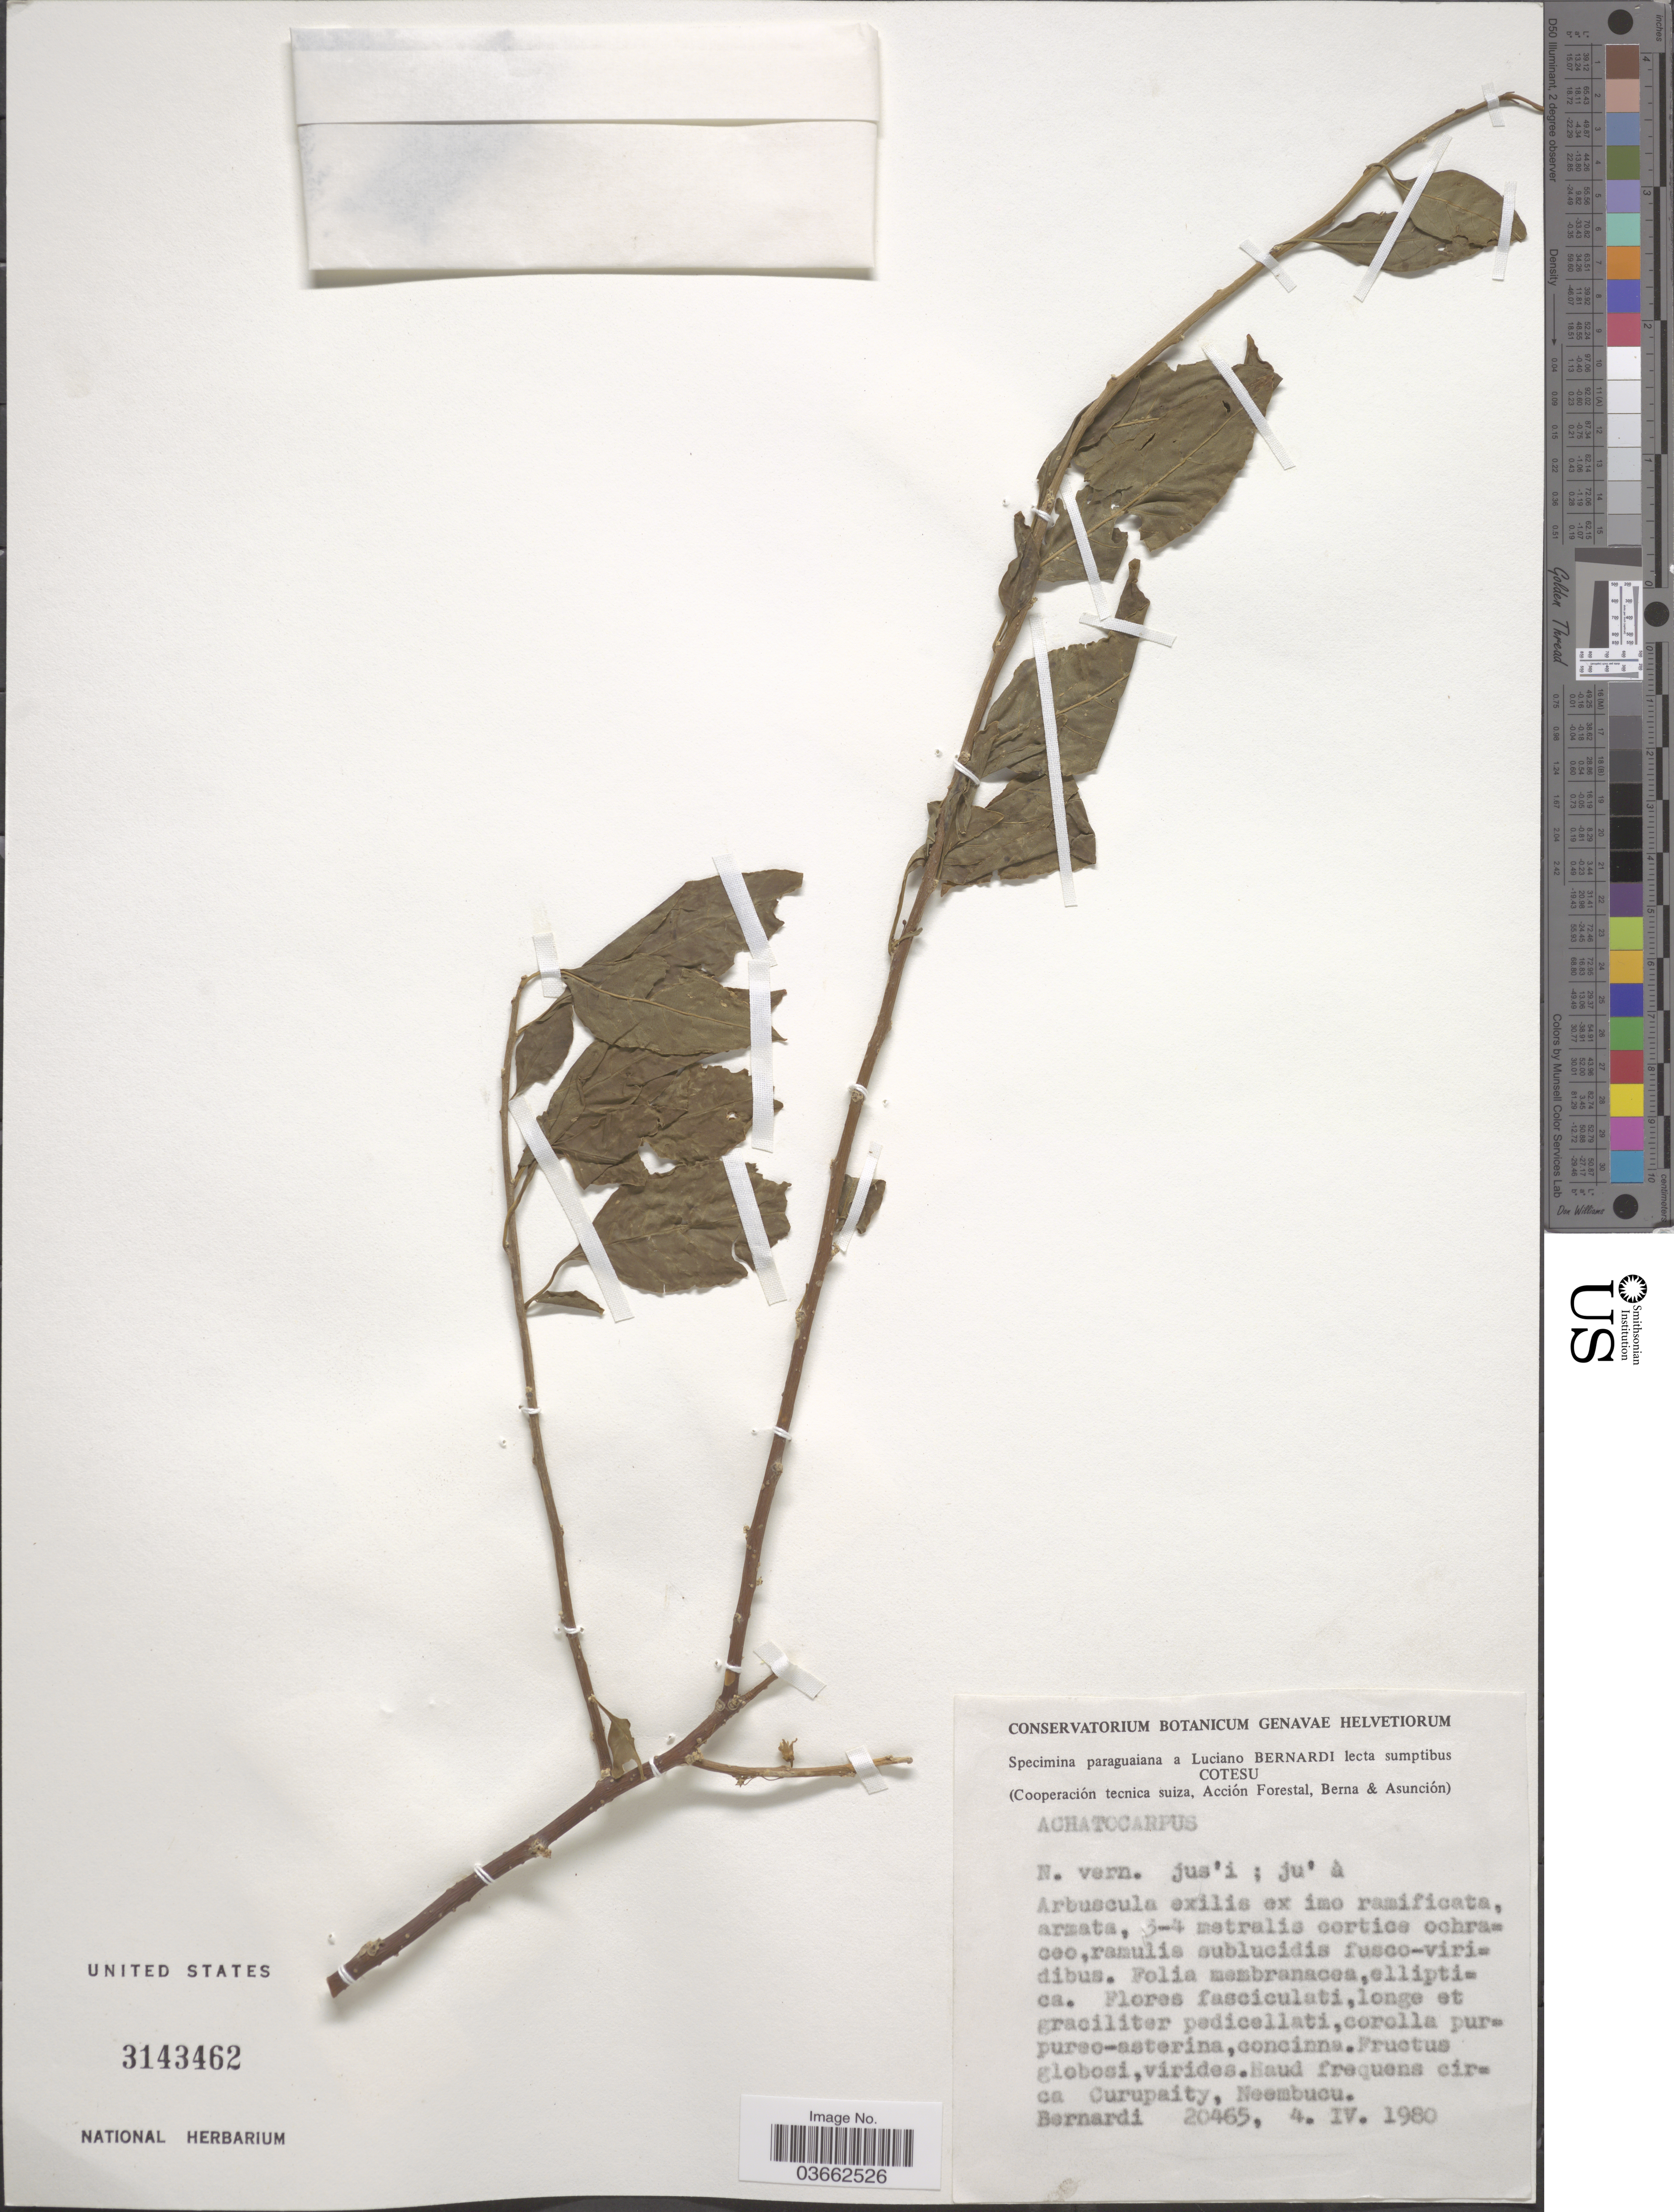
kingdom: Plantae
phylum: Tracheophyta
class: Magnoliopsida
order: Caryophyllales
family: Achatocarpaceae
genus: Achatocarpus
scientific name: Achatocarpus sp.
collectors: L. Bernardi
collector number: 20465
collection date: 1980-04-04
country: Paraguay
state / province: Neembucu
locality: Haud frequens circa Curupaity.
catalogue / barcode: US 3143462